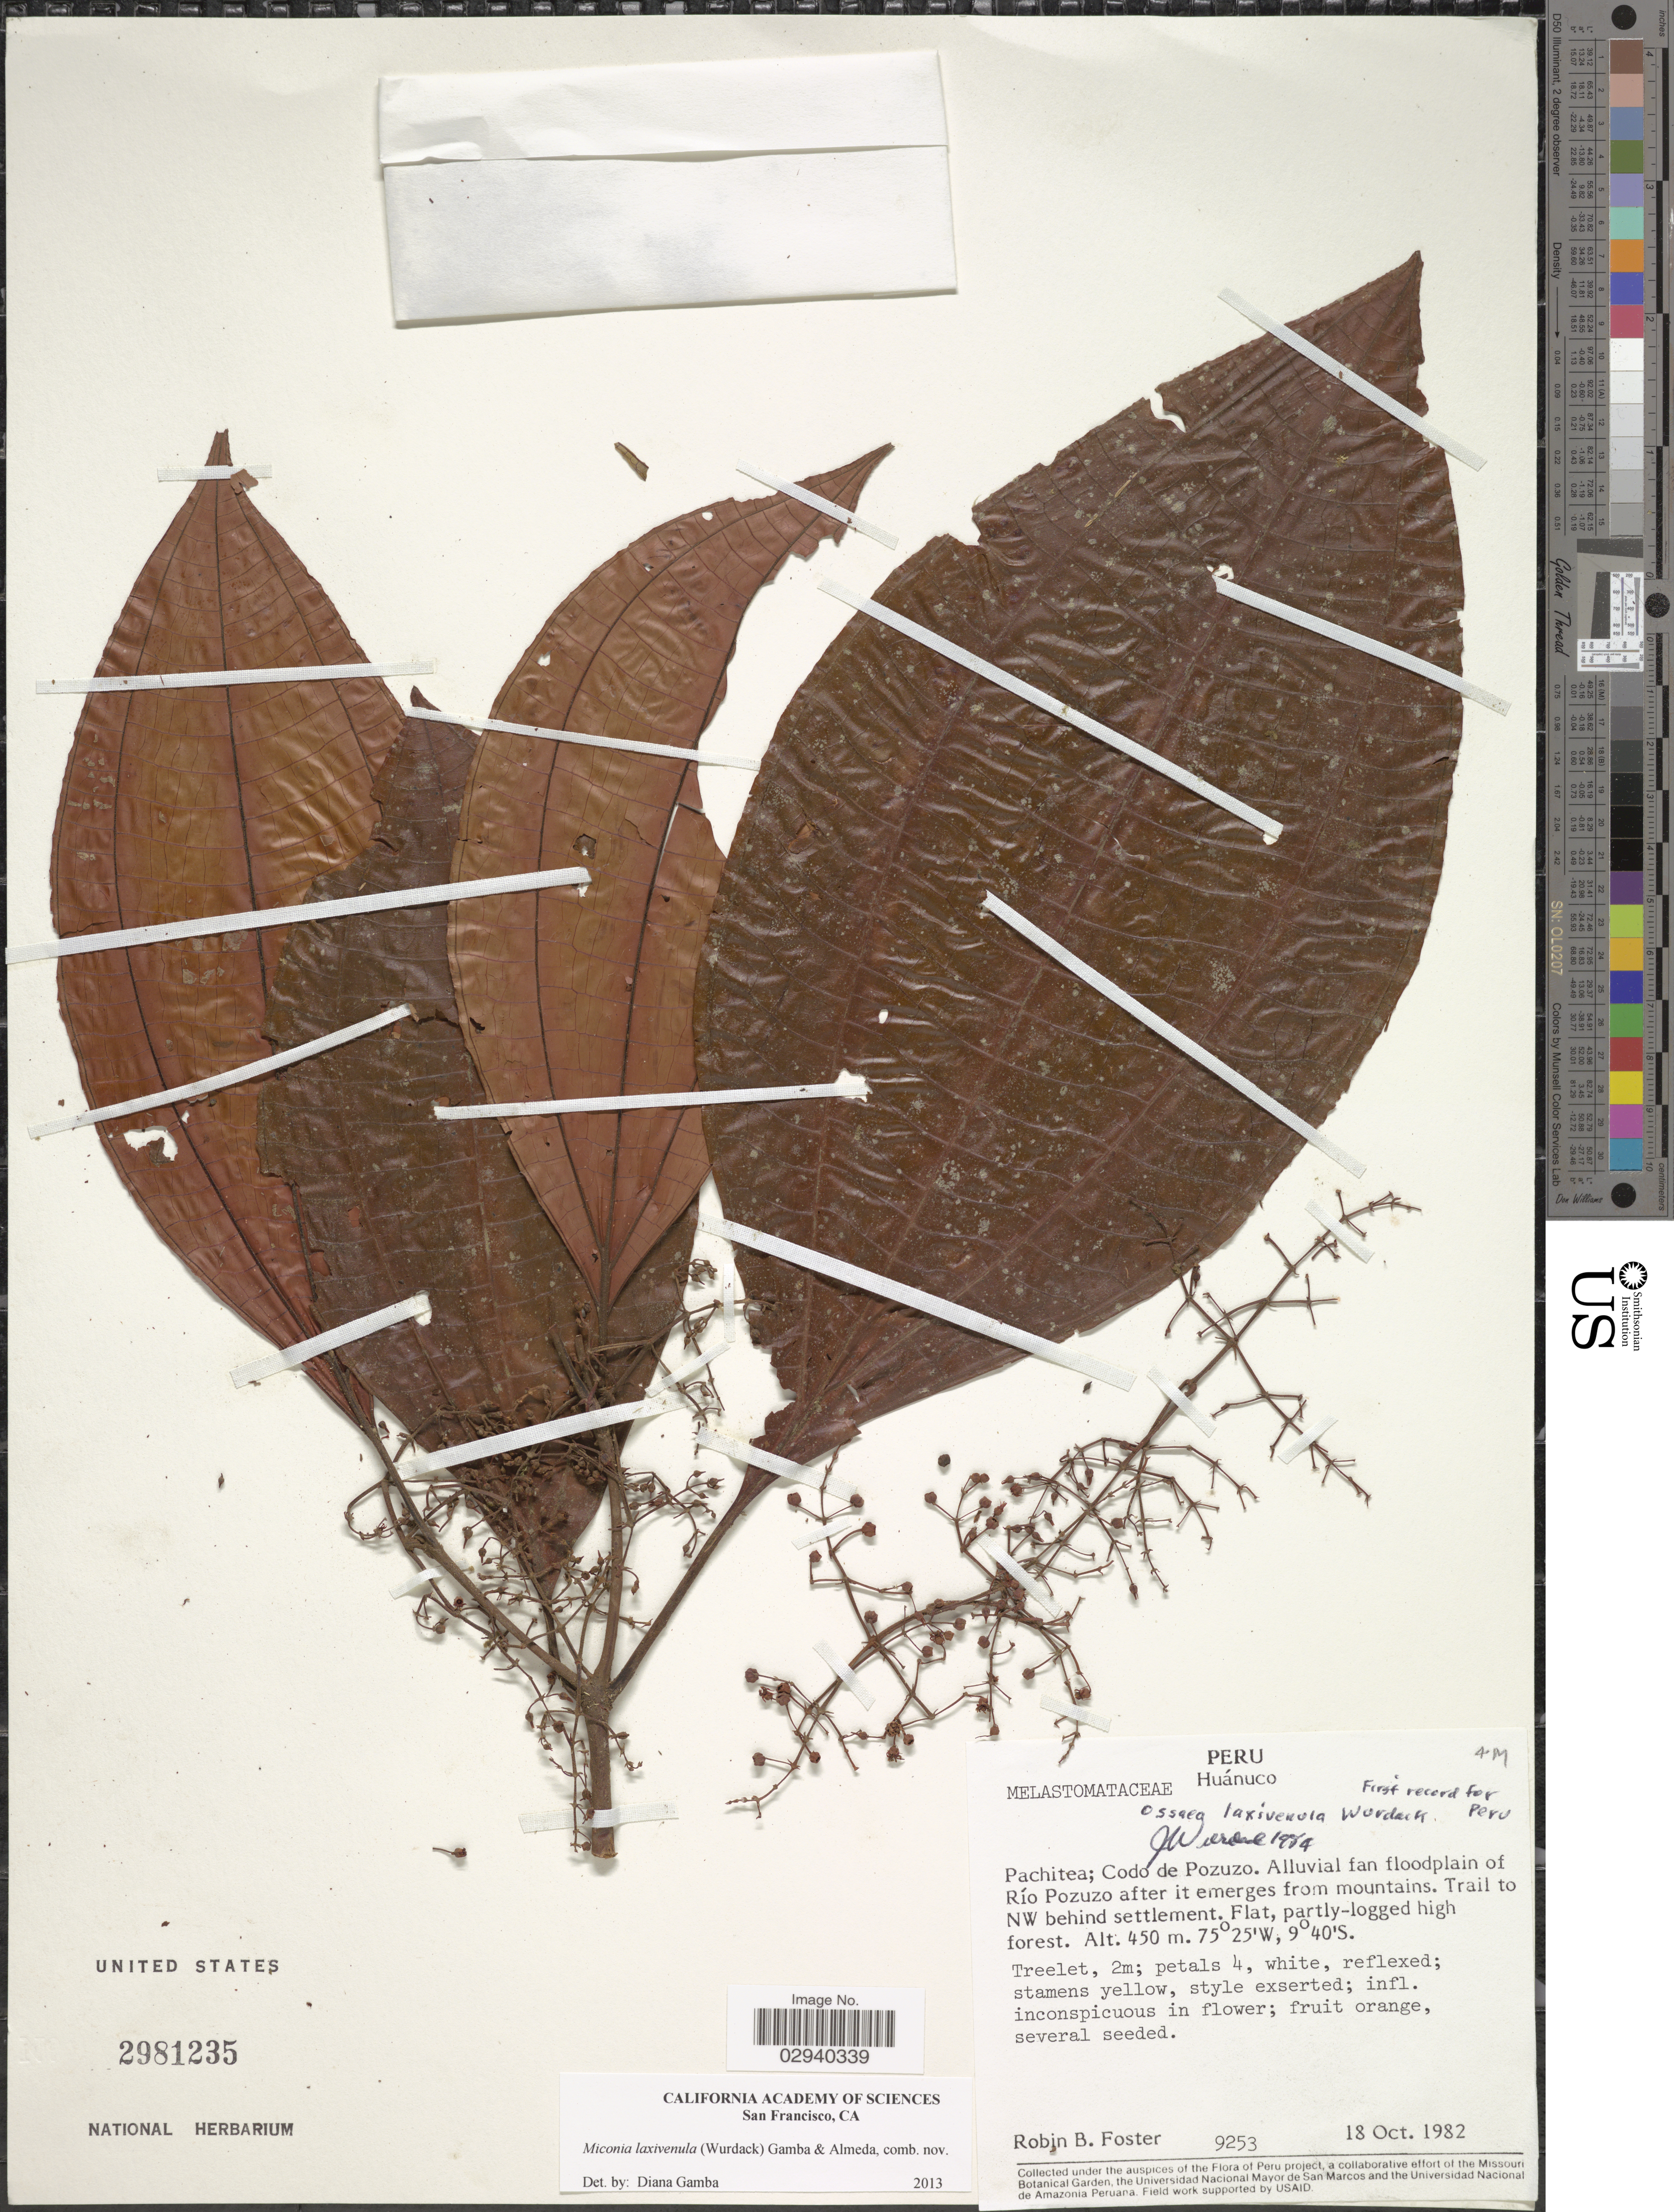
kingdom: Plantae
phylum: Tracheophyta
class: Magnoliopsida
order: Myrtales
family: Melastomataceae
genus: Miconia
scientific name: Miconia laxivenula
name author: (Wurdack) Gamba & Almeda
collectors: R. B. Foster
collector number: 9253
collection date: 1982-10-18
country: Peru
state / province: Huánuco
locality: Pachitea; Codo de Pozuzo. Alluvial fan floodplain of Río Pozuzo after it emerges from mountains. Trail to NE behind settlement.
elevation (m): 450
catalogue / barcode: US 2981235